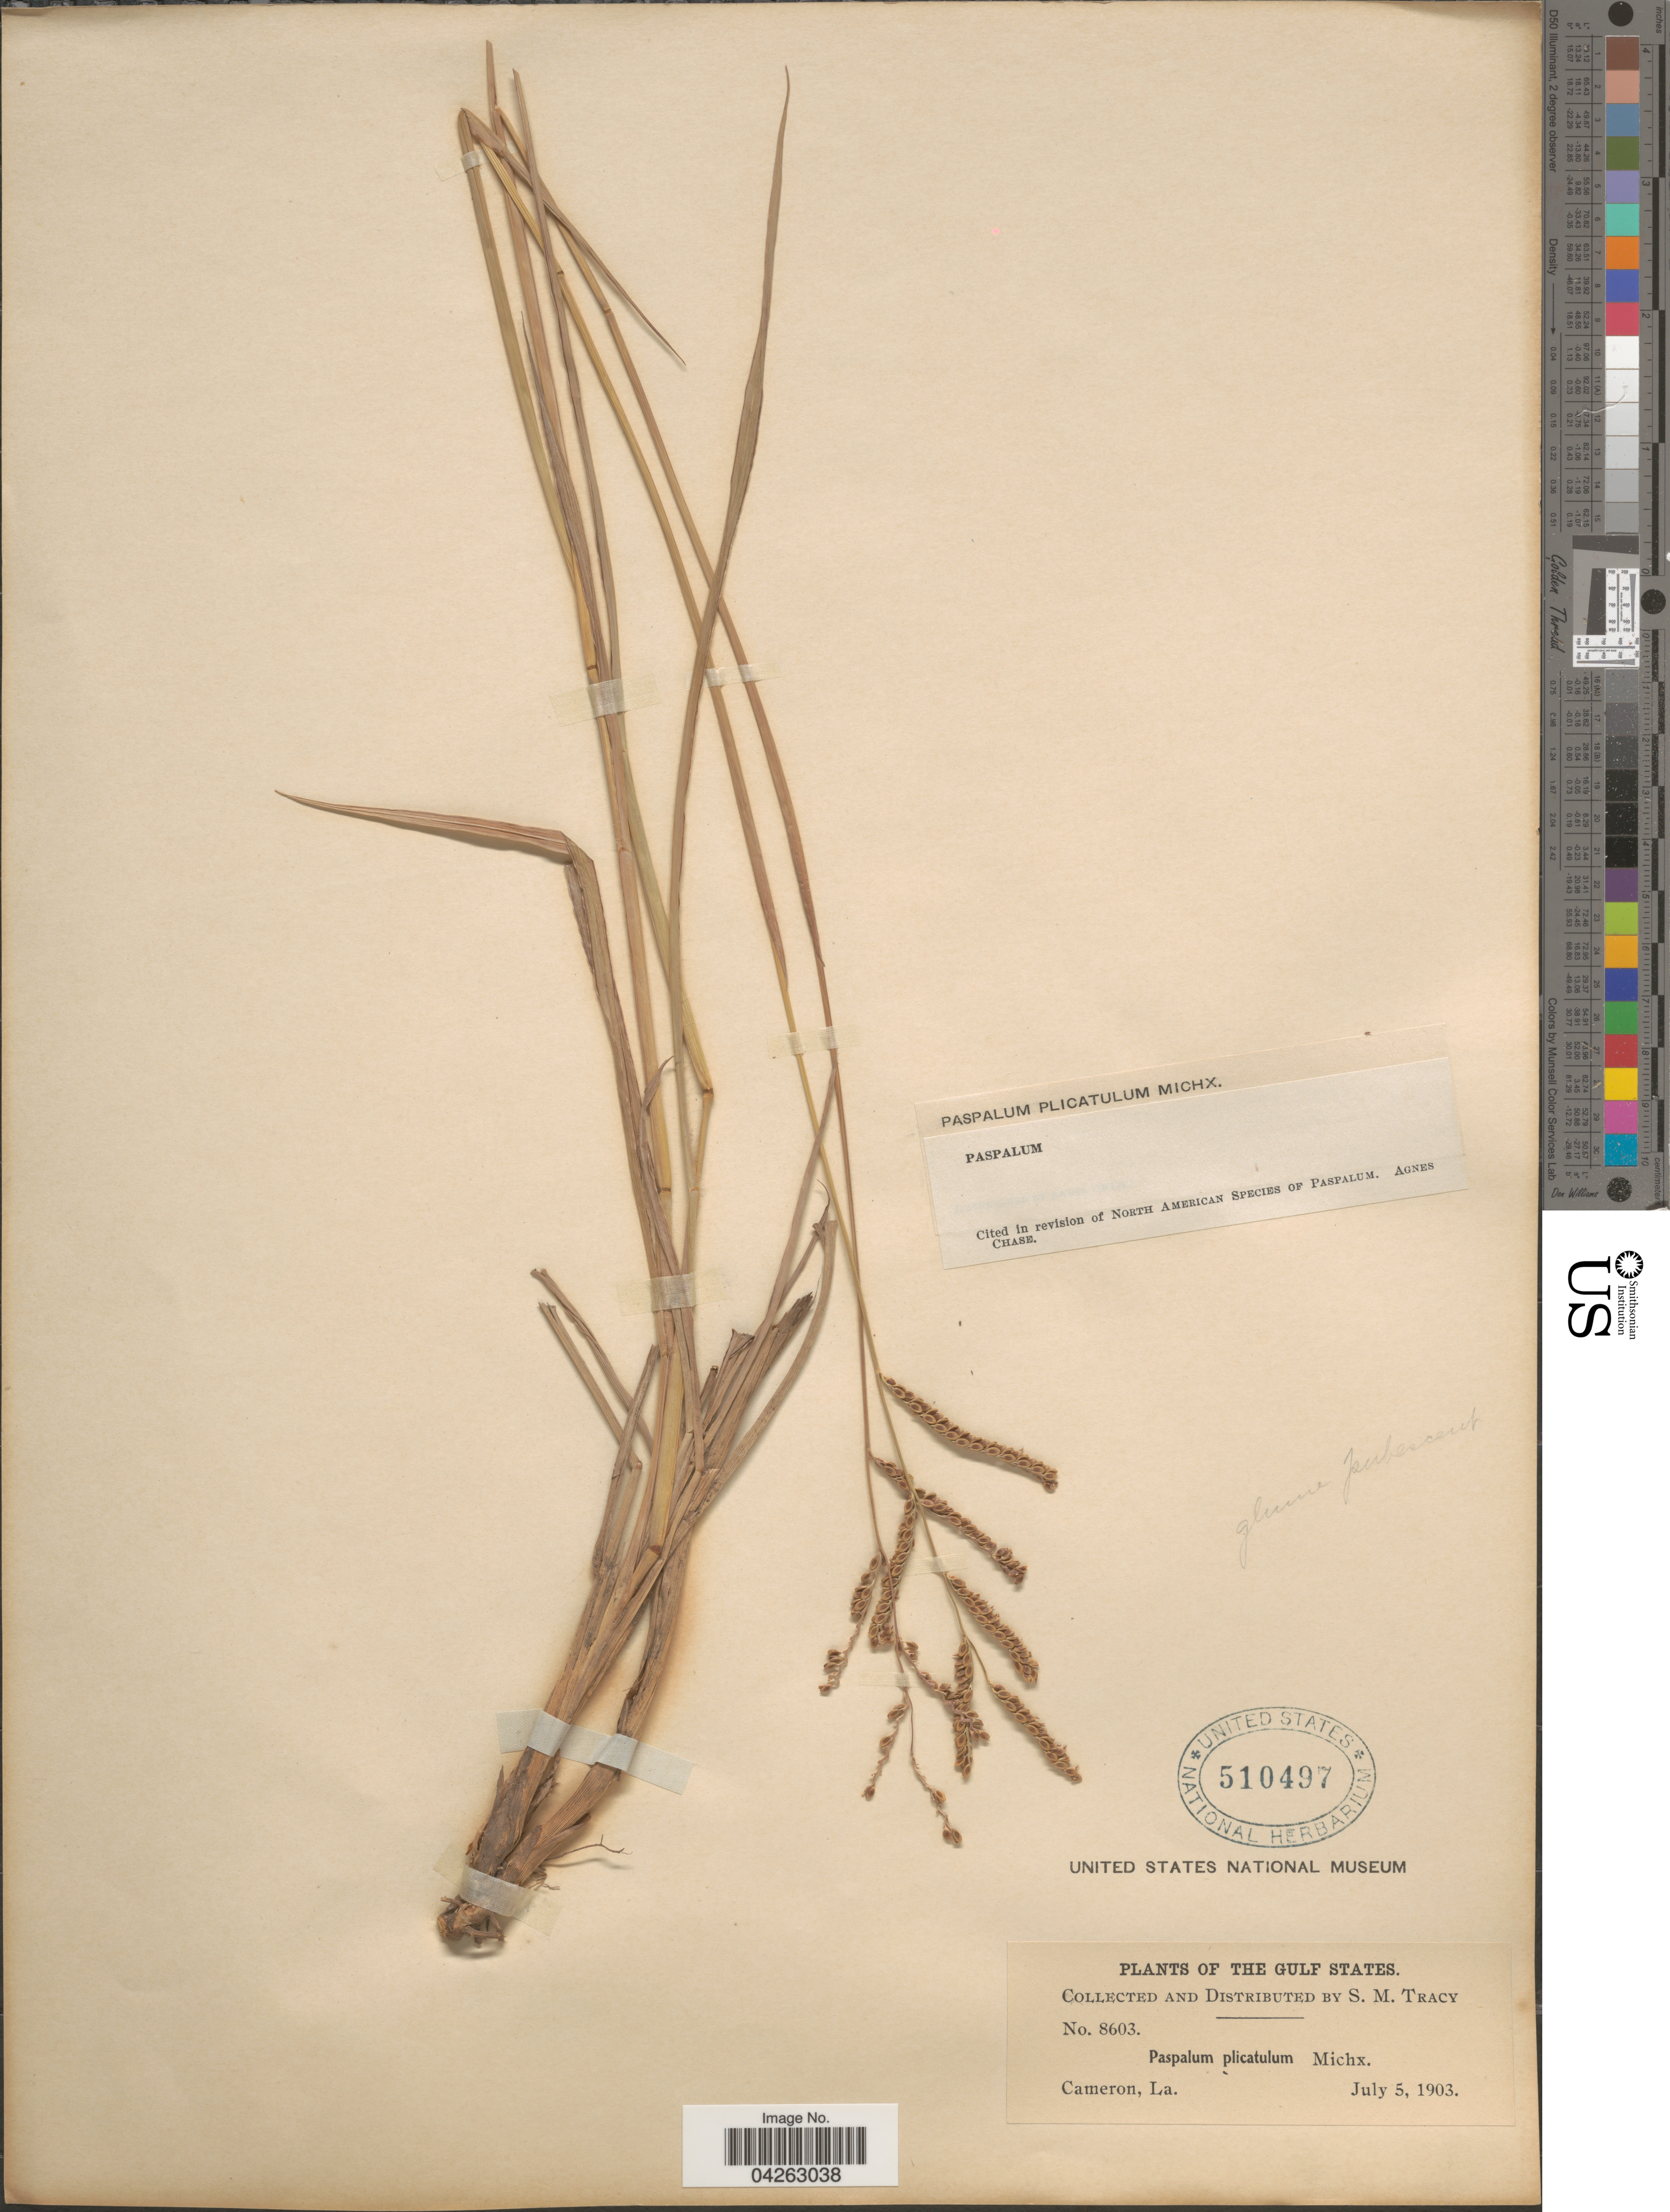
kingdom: Plantae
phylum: Tracheophyta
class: Liliopsida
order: Poales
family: Poaceae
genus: Paspalum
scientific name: Paspalum plicatulum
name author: Michx.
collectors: S. M. Tracy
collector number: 8603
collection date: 1903-07-05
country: United States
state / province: Louisiana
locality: Gulf States. Cameron.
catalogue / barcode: US 510497